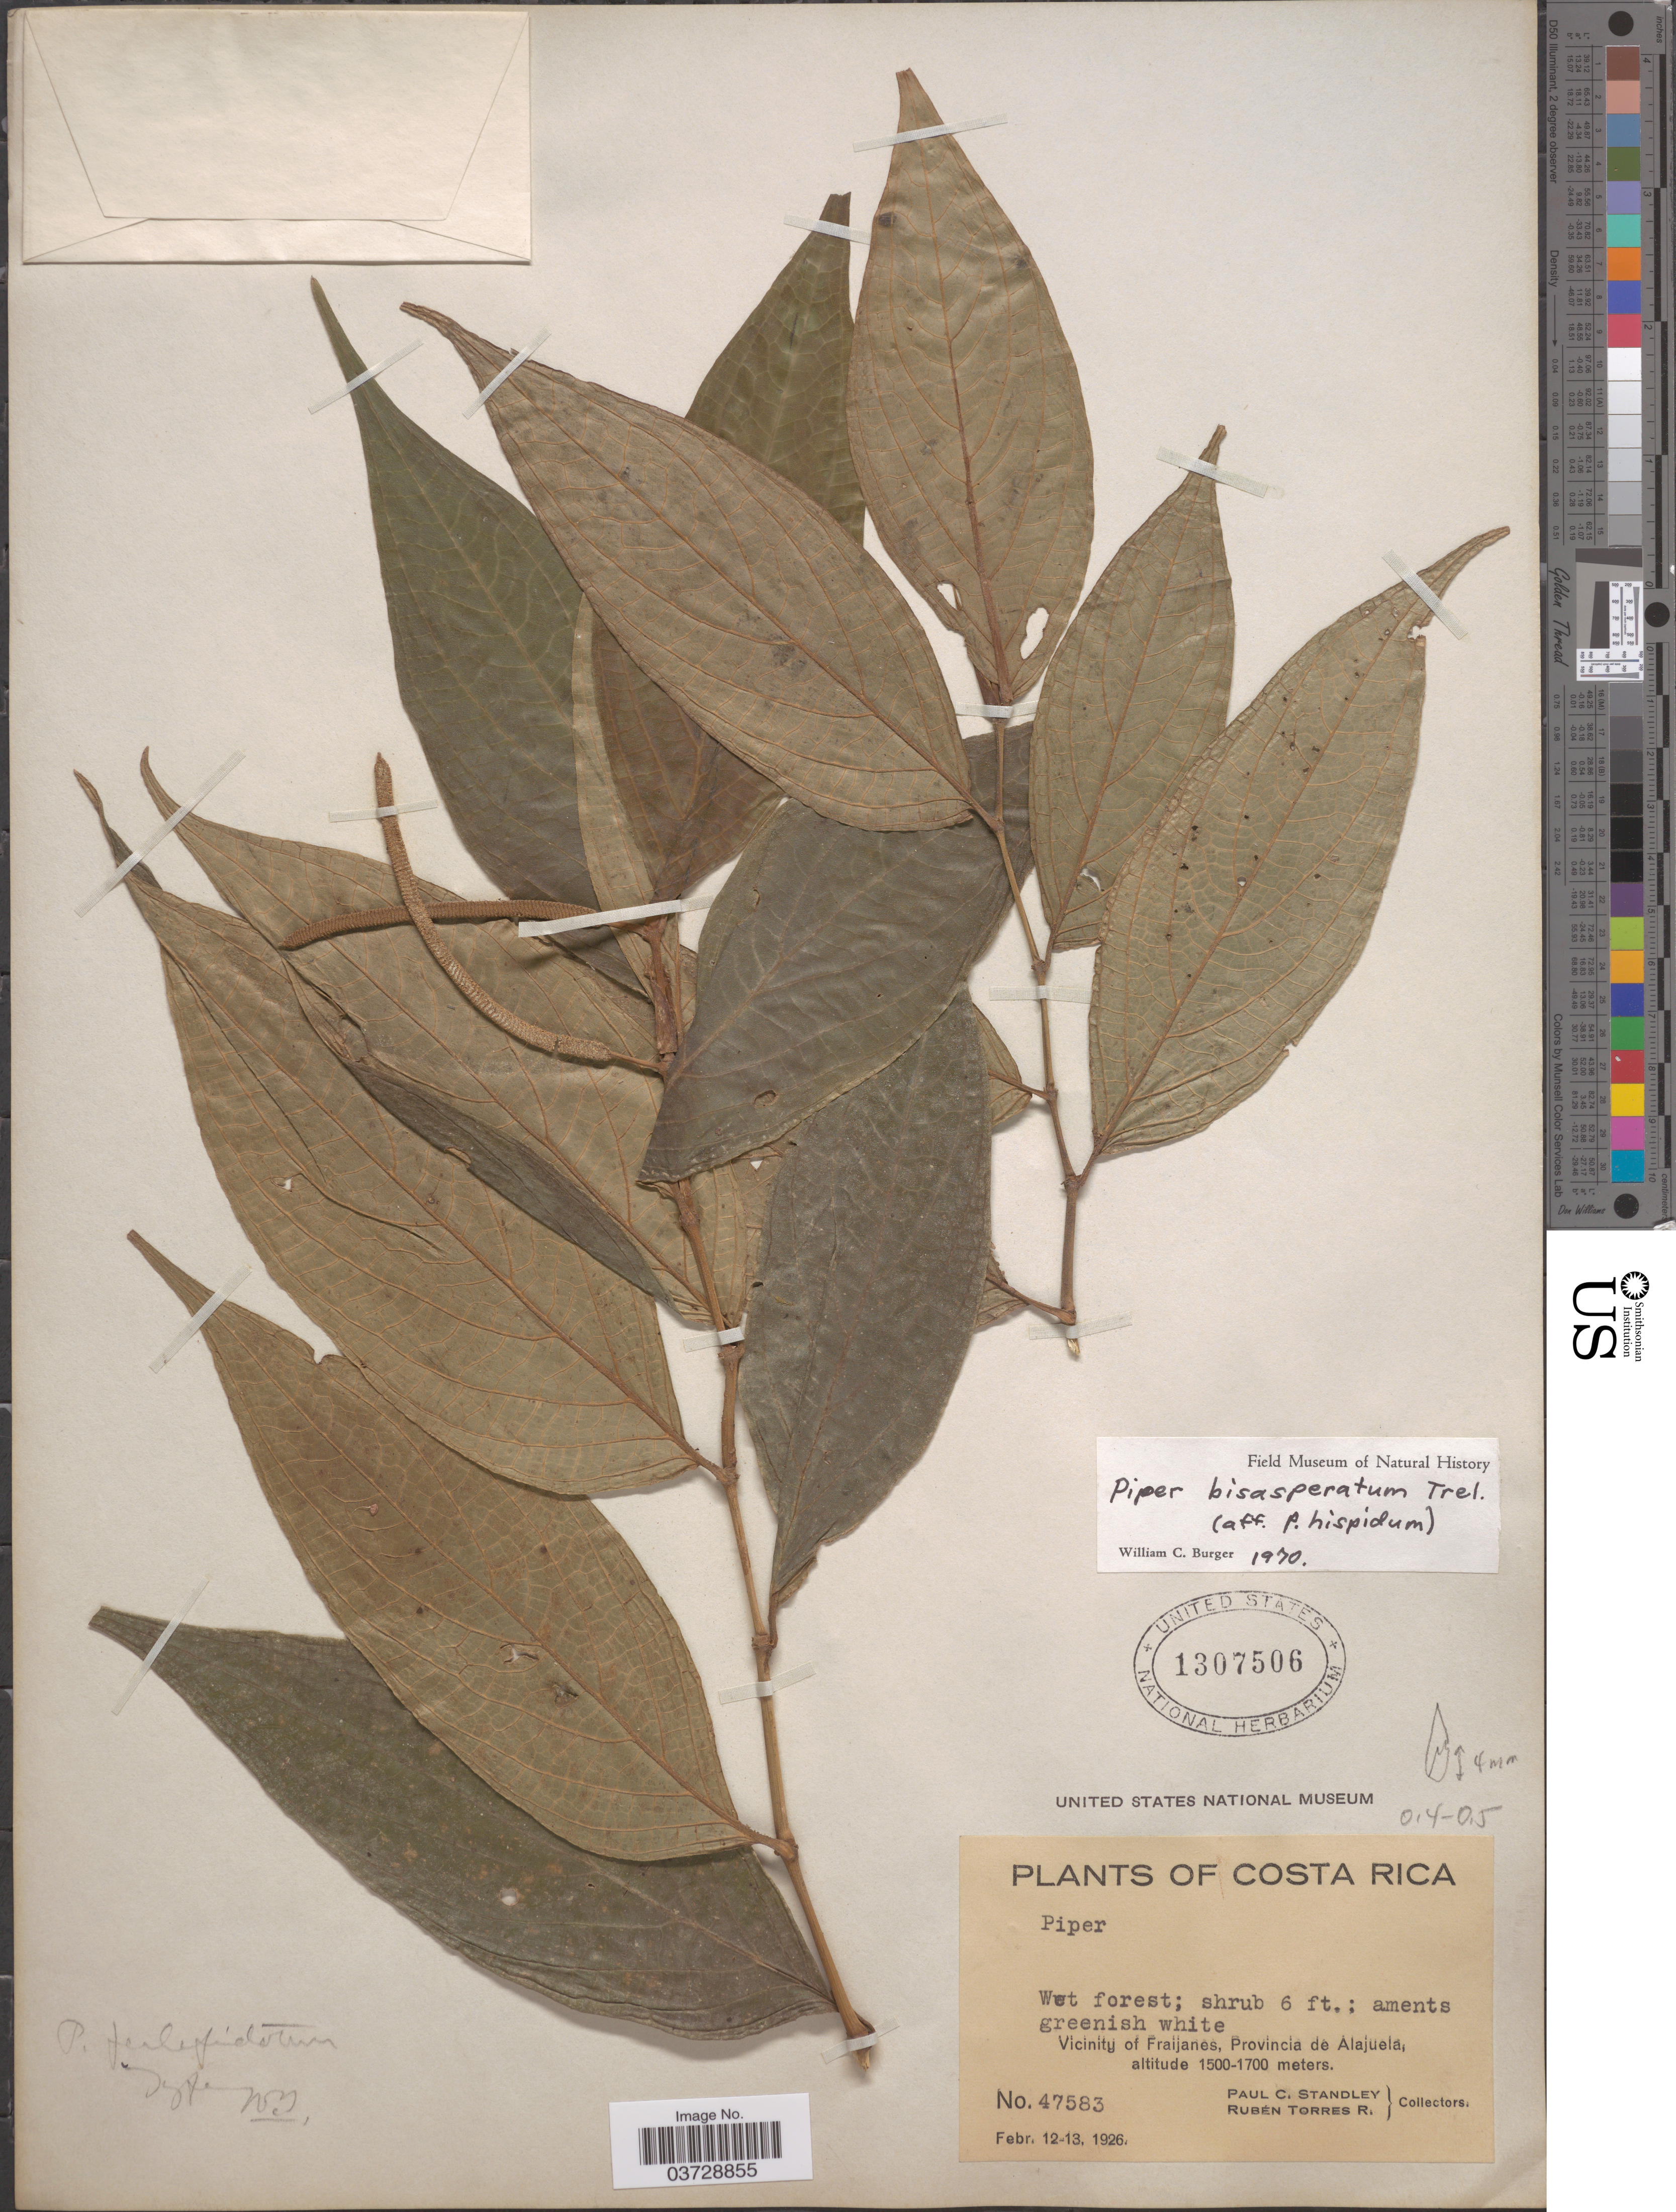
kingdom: Plantae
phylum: Tracheophyta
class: Magnoliopsida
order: Piperales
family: Piperaceae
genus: Piper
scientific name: Piper bisasperatum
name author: Trel.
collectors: P. C. Standley & R. Torres Rojas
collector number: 47583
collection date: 1926-02-12/1926-02-13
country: Costa Rica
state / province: Alajuela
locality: Vicinity of Fraijanes.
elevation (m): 1500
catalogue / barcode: US 1307506